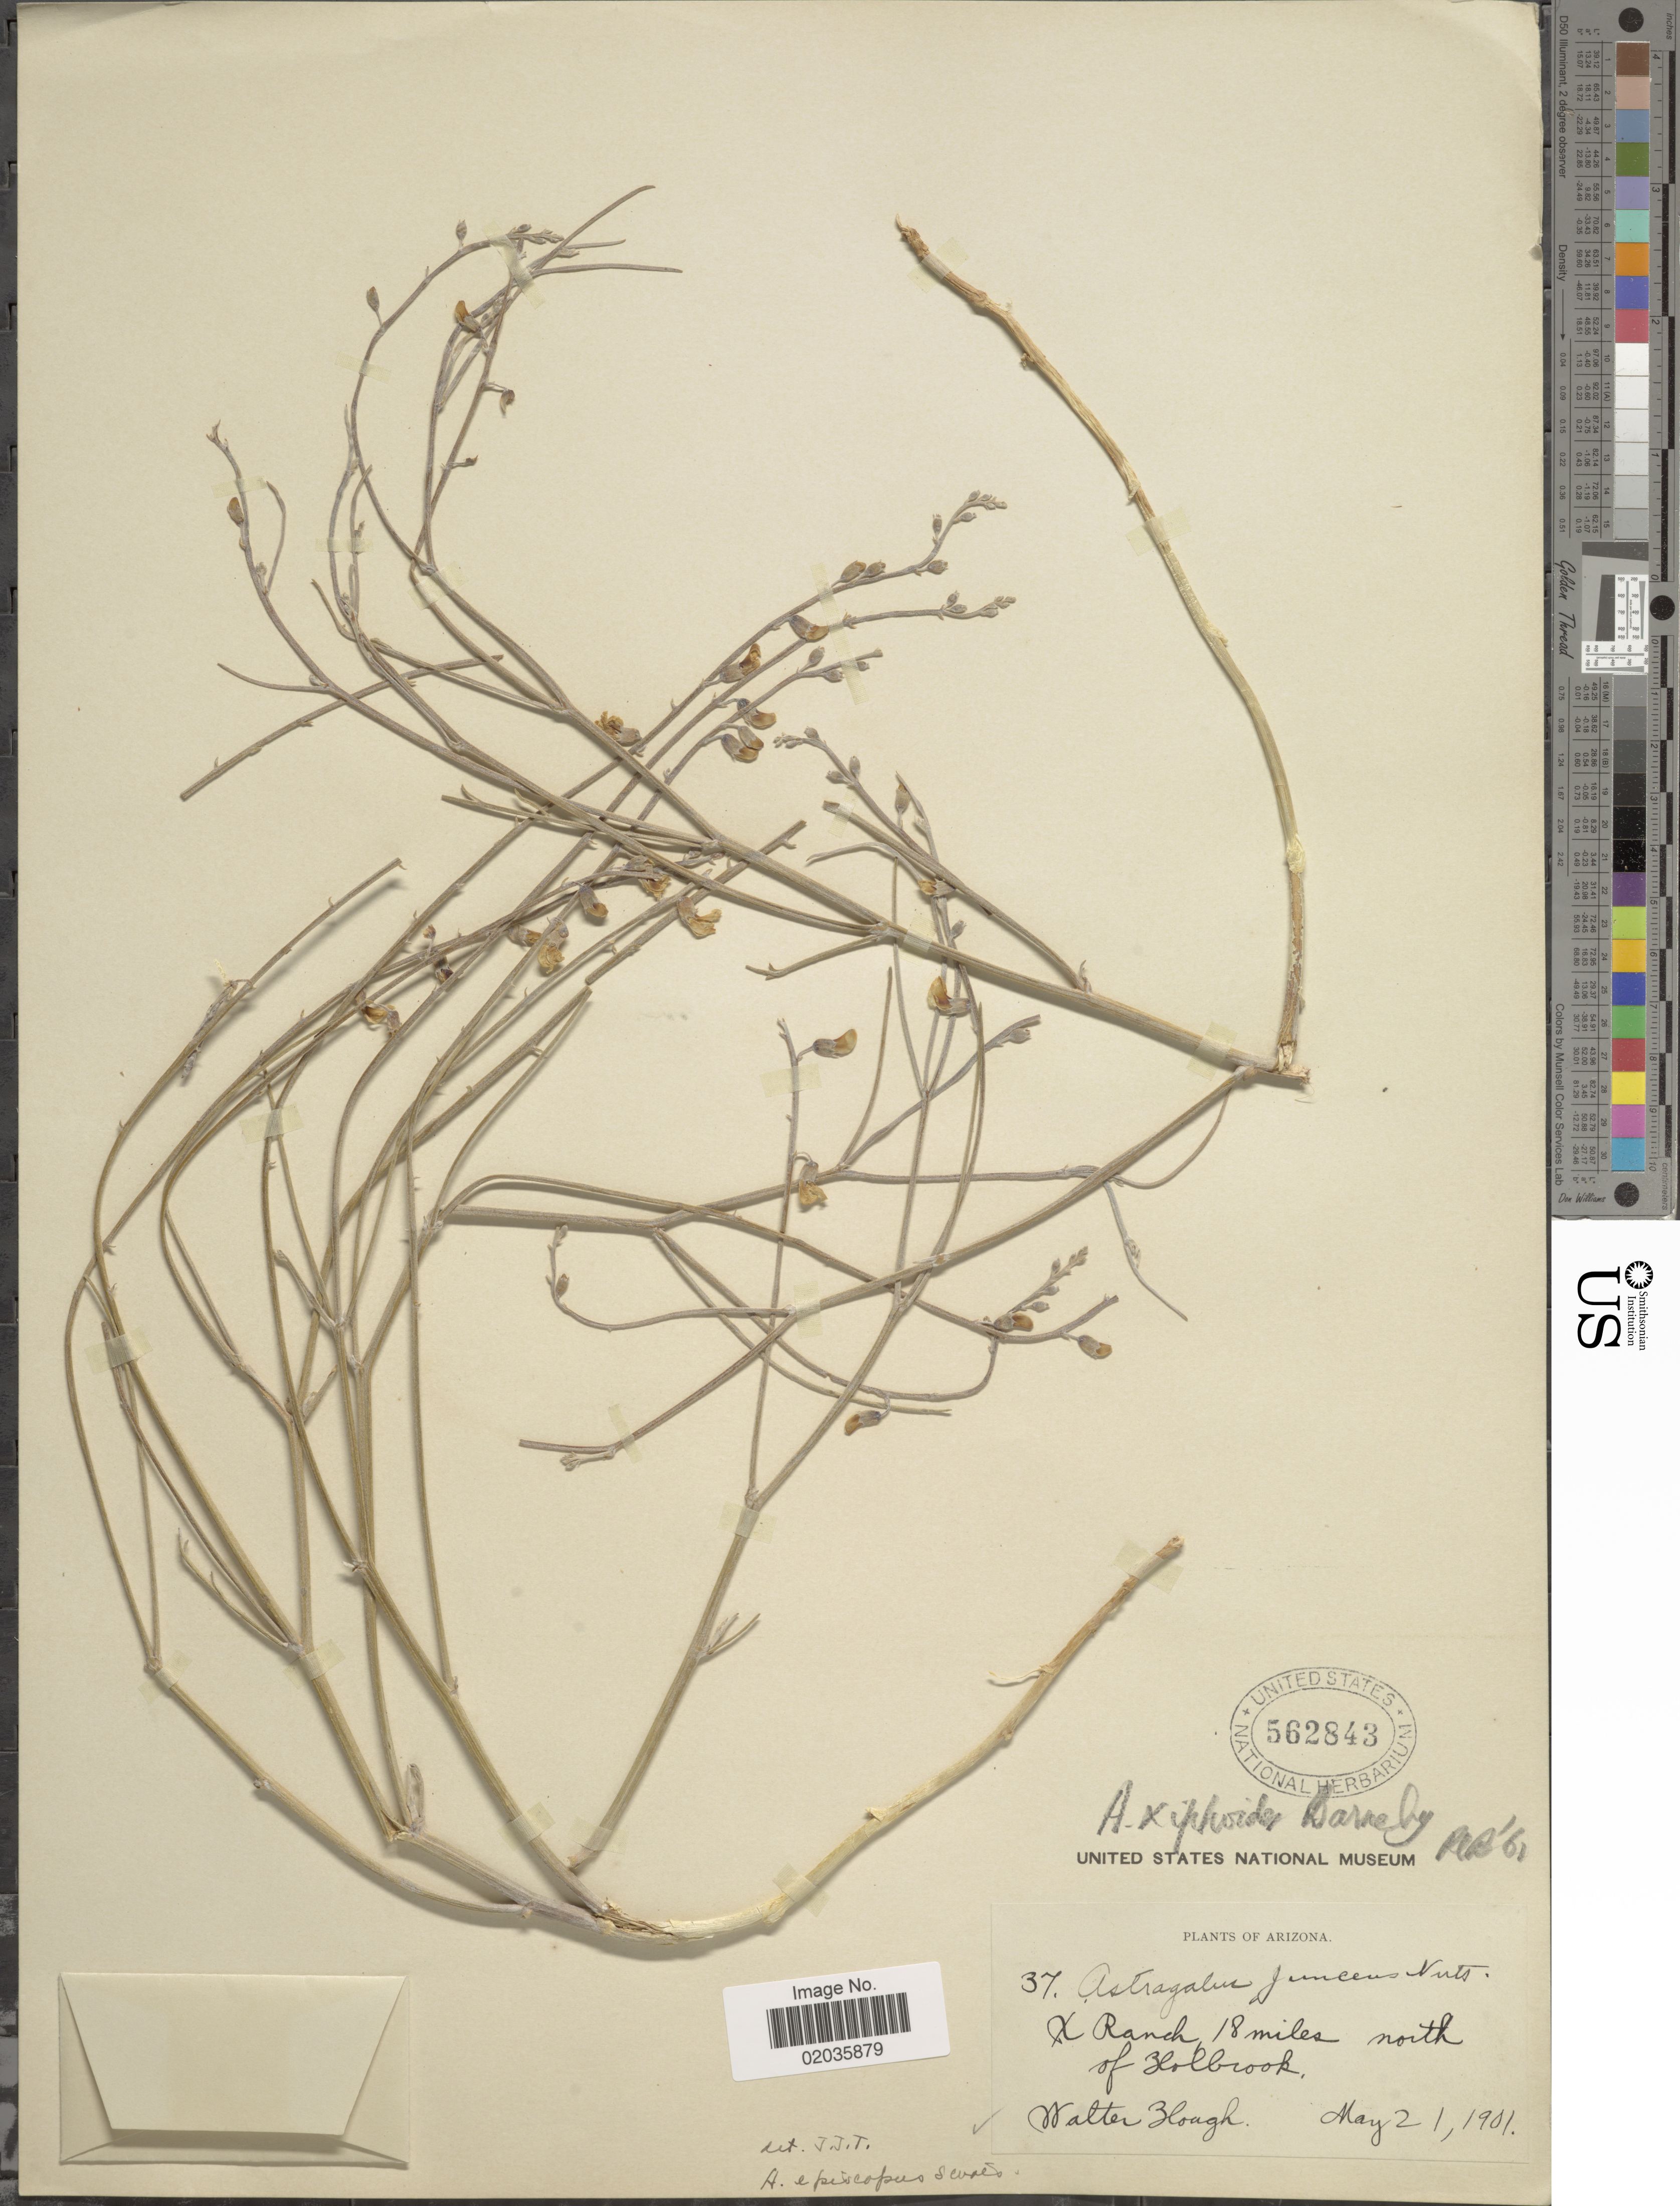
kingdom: Plantae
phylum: Tracheophyta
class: Magnoliopsida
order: Fabales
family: Fabaceae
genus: Astragalus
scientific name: Astragalus xiphoides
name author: (Barneby) Barneby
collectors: W. Hough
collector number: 37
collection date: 1901-05-21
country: United States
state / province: Arizona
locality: X Ranch, 18 miles north of Holbrook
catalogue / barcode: US 562843